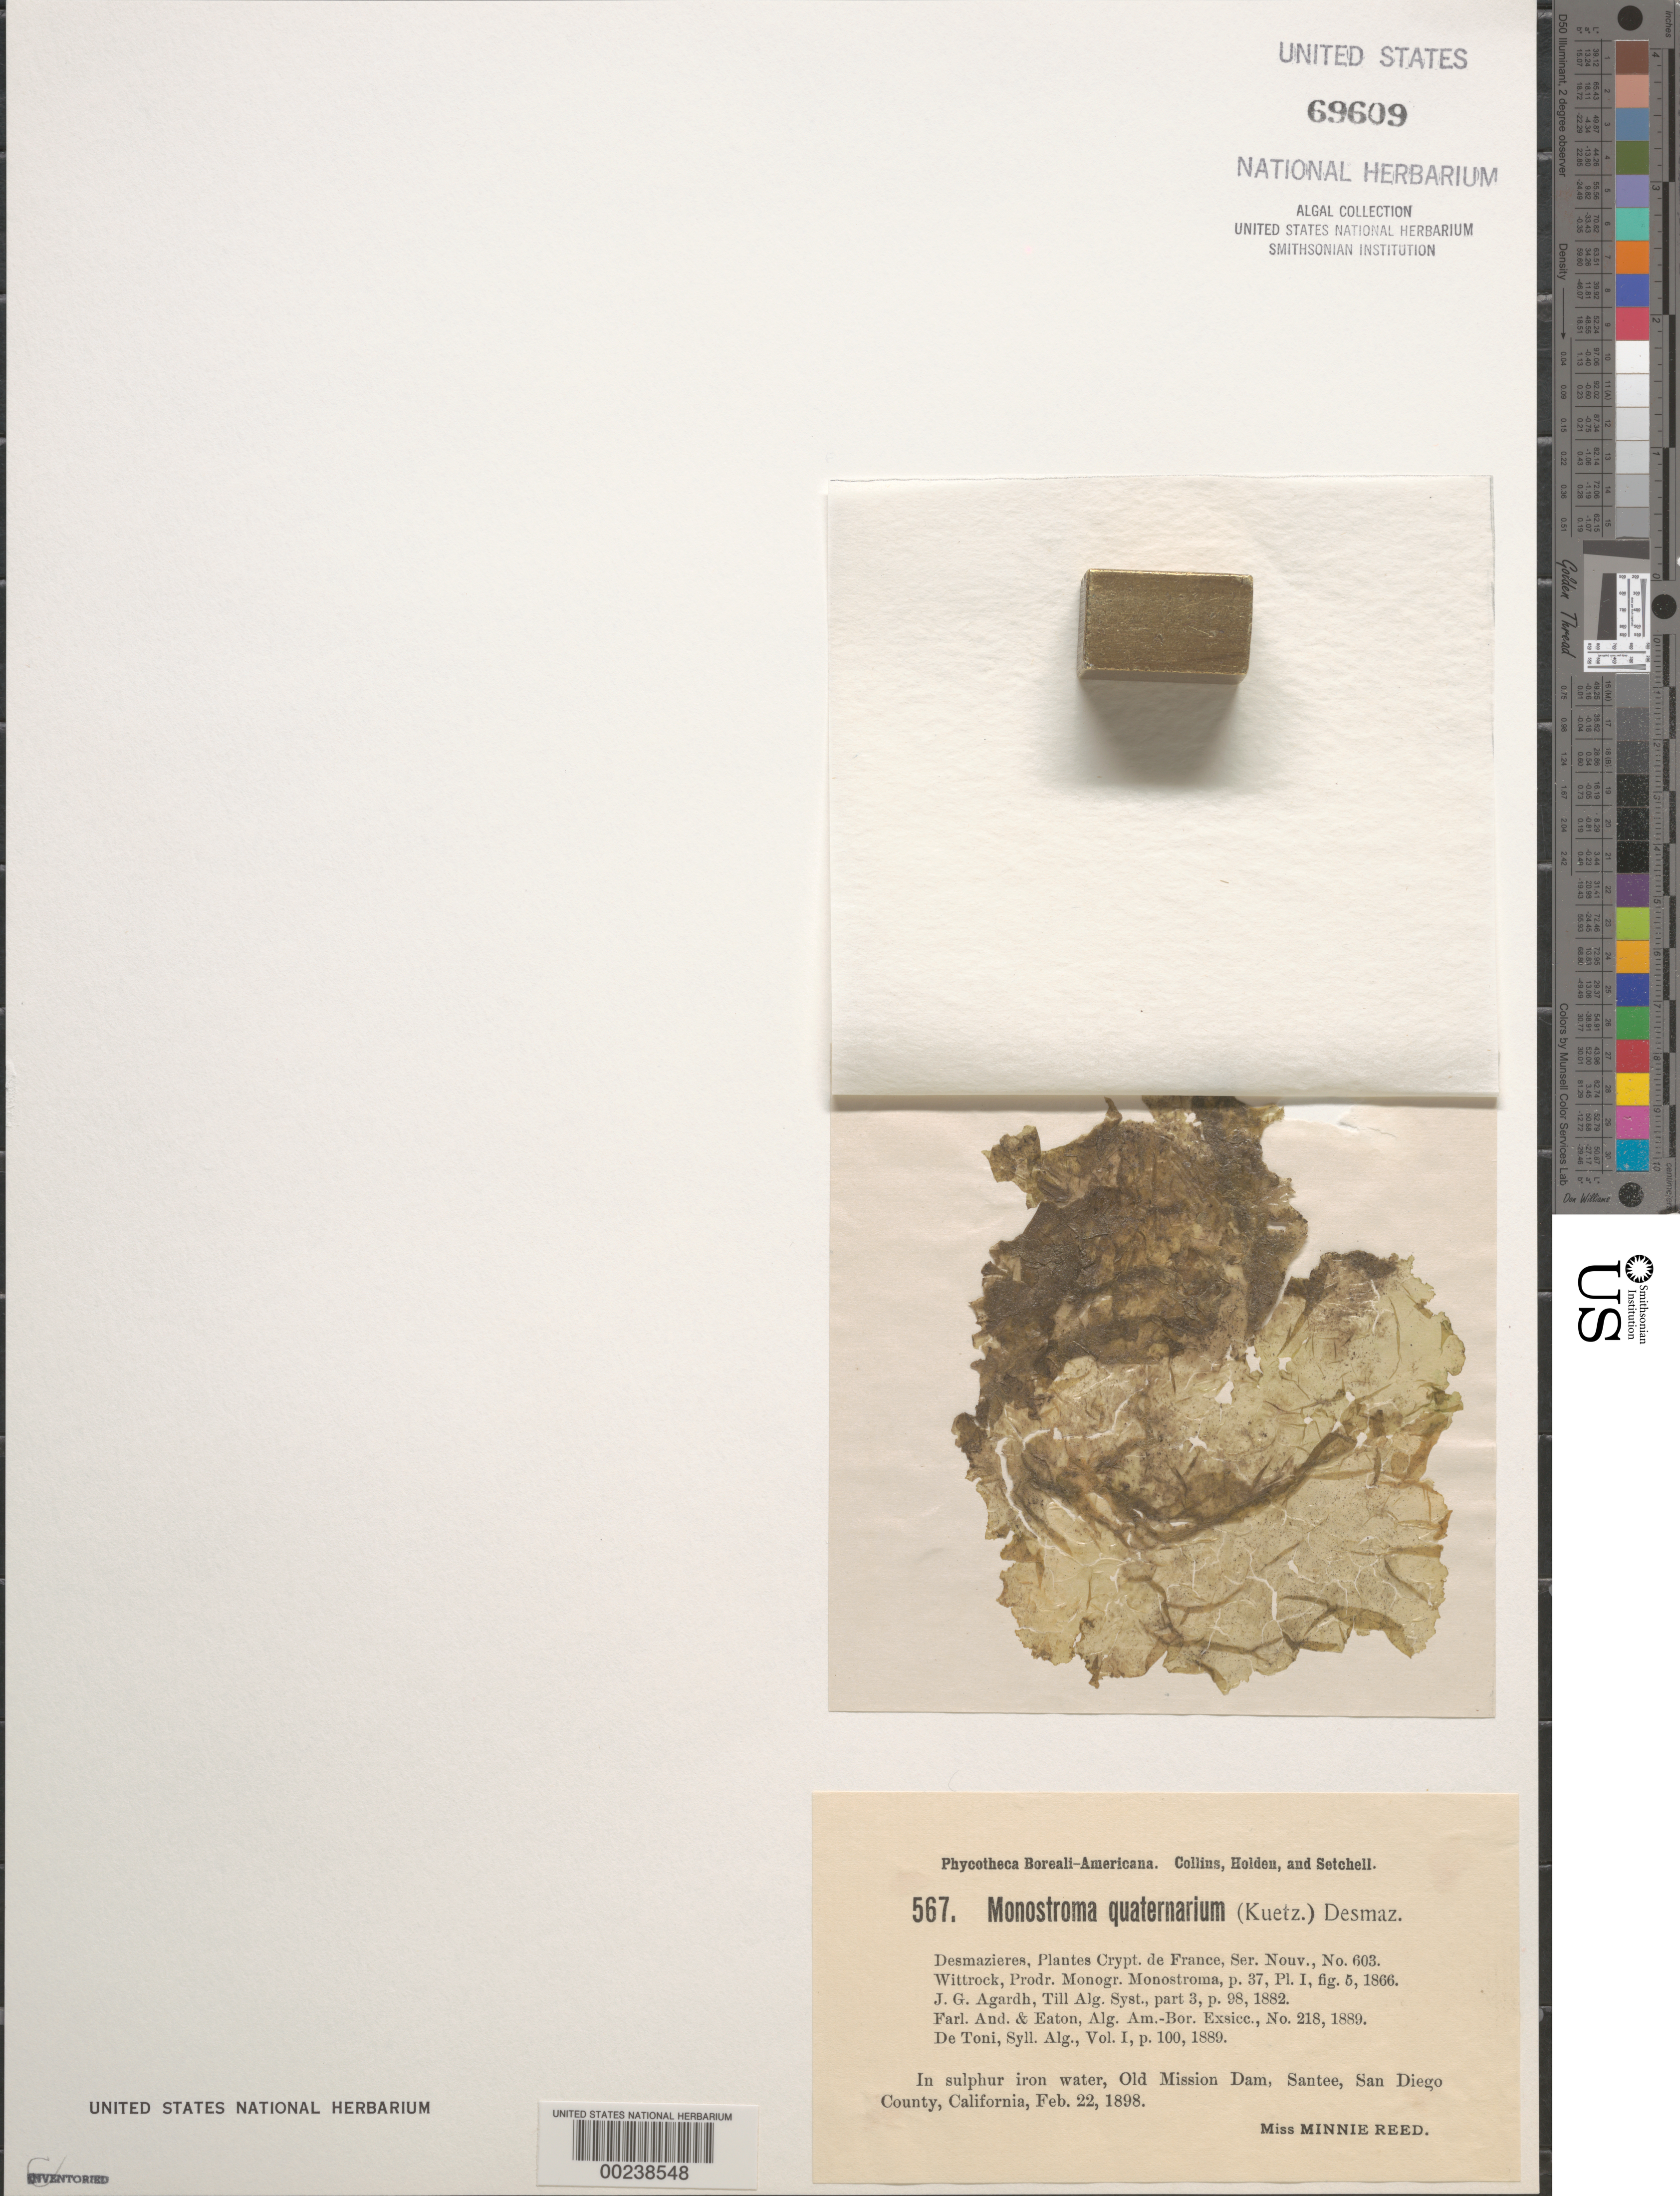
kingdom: Plantae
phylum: Chlorophyta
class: Ulvophyceae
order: Ulvales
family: Monostromataceae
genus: Monostroma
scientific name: Monostroma quarternarium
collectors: M. Reed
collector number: PB-A 567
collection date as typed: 22 Feb 1898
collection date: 1898-02-22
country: United States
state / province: California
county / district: San Diego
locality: Santee, Old Mission Dam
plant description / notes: Collins, Holden & Setchell, Phycotheca Boreali-Americana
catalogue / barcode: US 69609